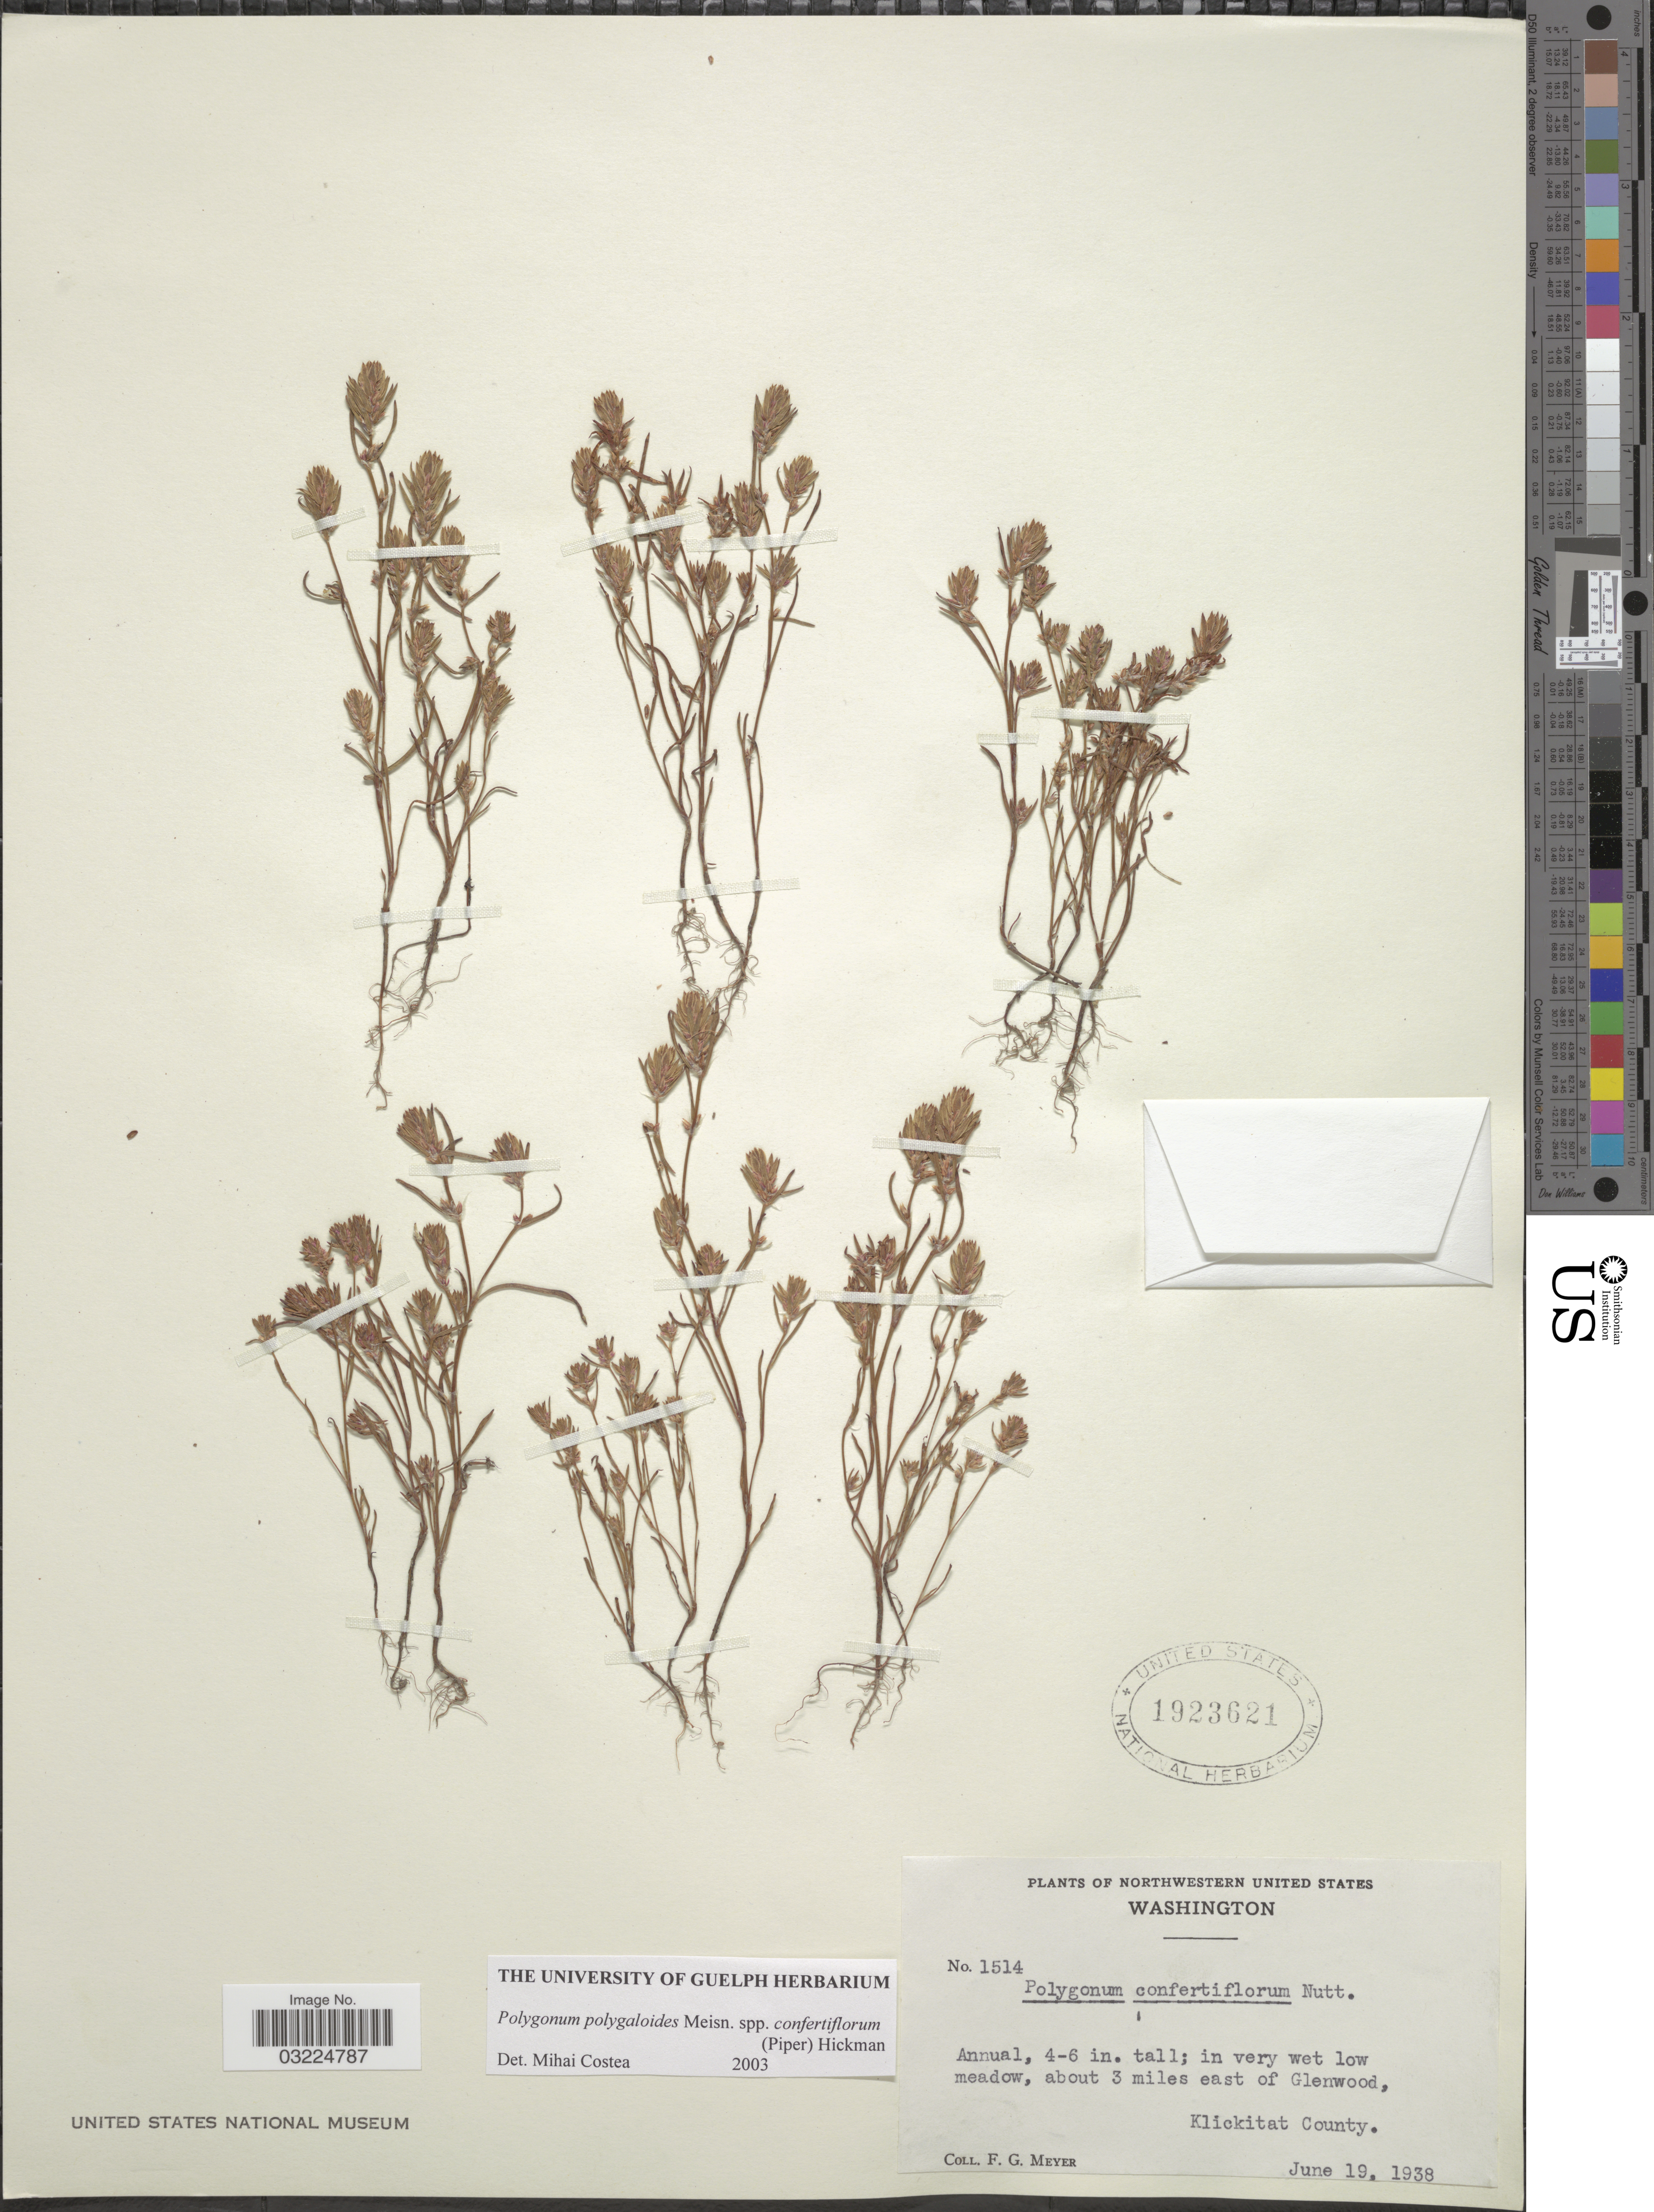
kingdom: Plantae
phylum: Tracheophyta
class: Magnoliopsida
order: Caryophyllales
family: Polygonaceae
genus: Polygonum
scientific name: Polygonum polygaloides subsp. confertiflorum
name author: (Nutt. ex Piper) Hickman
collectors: F. G. Meyer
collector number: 1514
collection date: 1938-06-19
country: United States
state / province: Washington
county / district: Klickitat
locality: Northwestern United States. About 3 miles east of Glenwood, Klickitat County.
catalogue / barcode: US 1923621